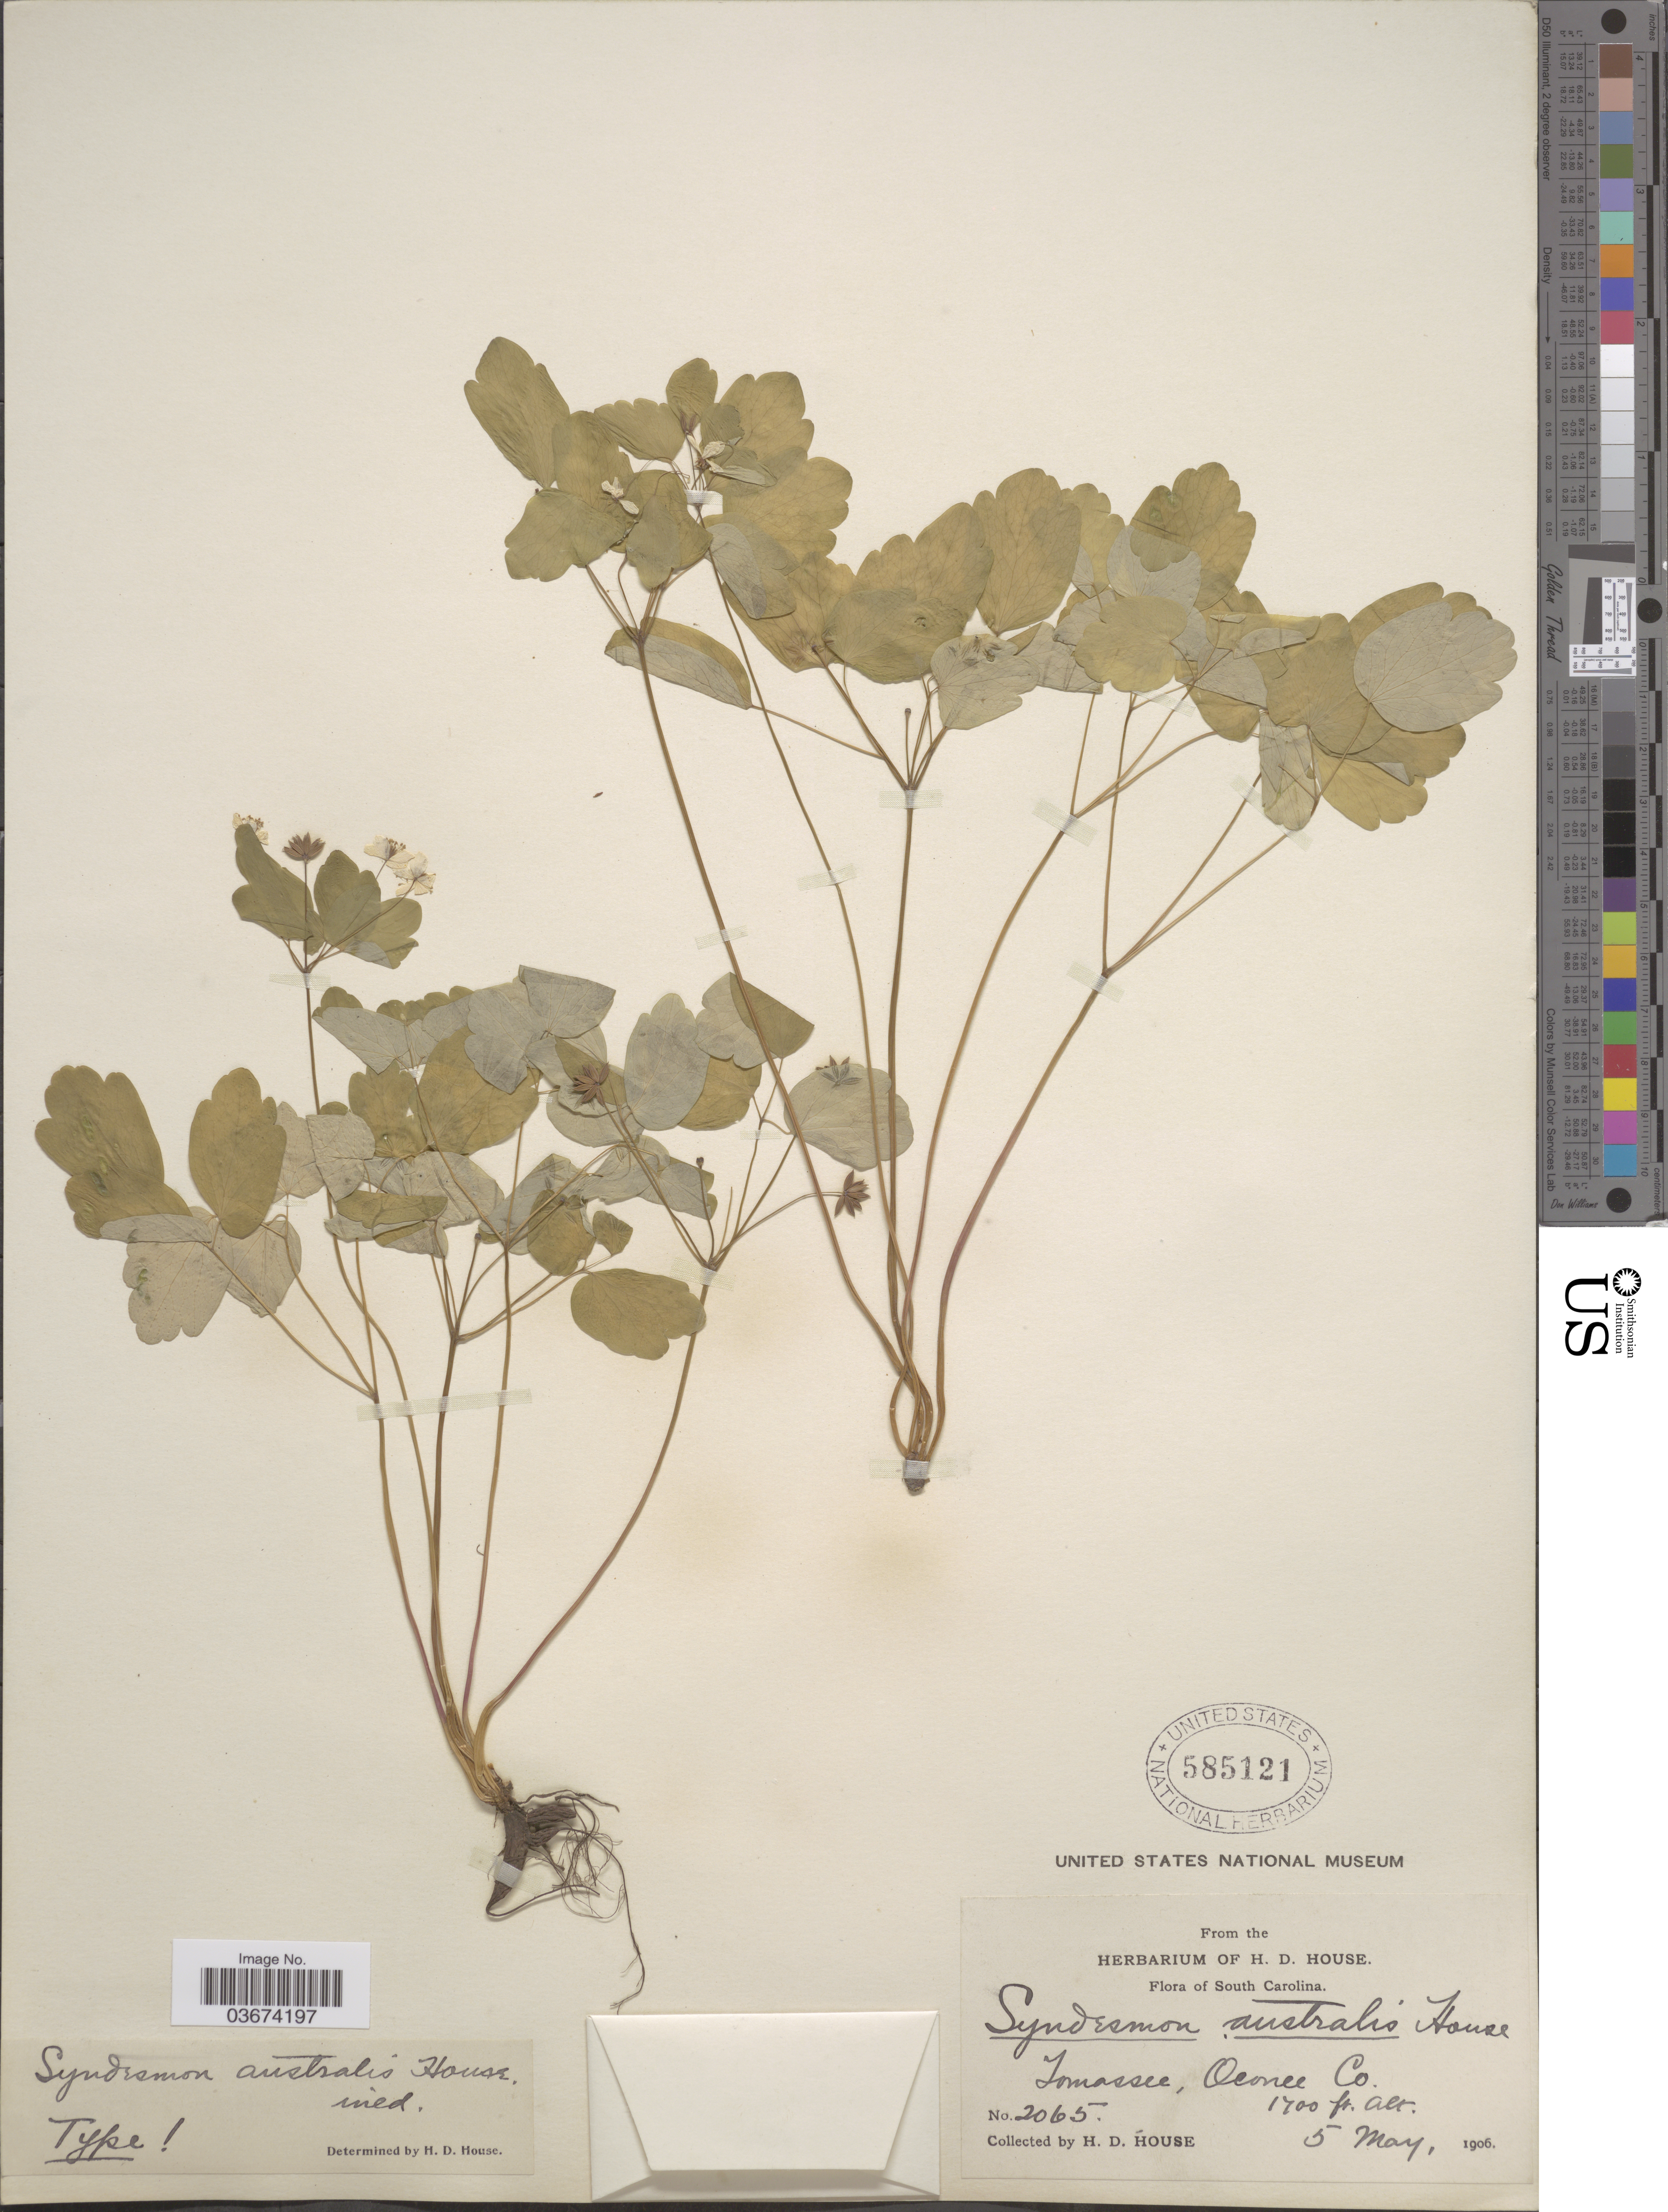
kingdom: Plantae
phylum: Tracheophyta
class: Magnoliopsida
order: Ranunculales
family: Ranunculaceae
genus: Thalictrum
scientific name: Thalictrum thalictroides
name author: (L.) A.J. Eames & B. Boivin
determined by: Strong, M. T., (US), Smithsonian Institution - National Museum of Natural History (UNITED STATES)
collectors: H. D. House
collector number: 2065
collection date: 1906-05-05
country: United States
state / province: South Carolina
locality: Tomassee, Oconee Co.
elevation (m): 52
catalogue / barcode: US 585121